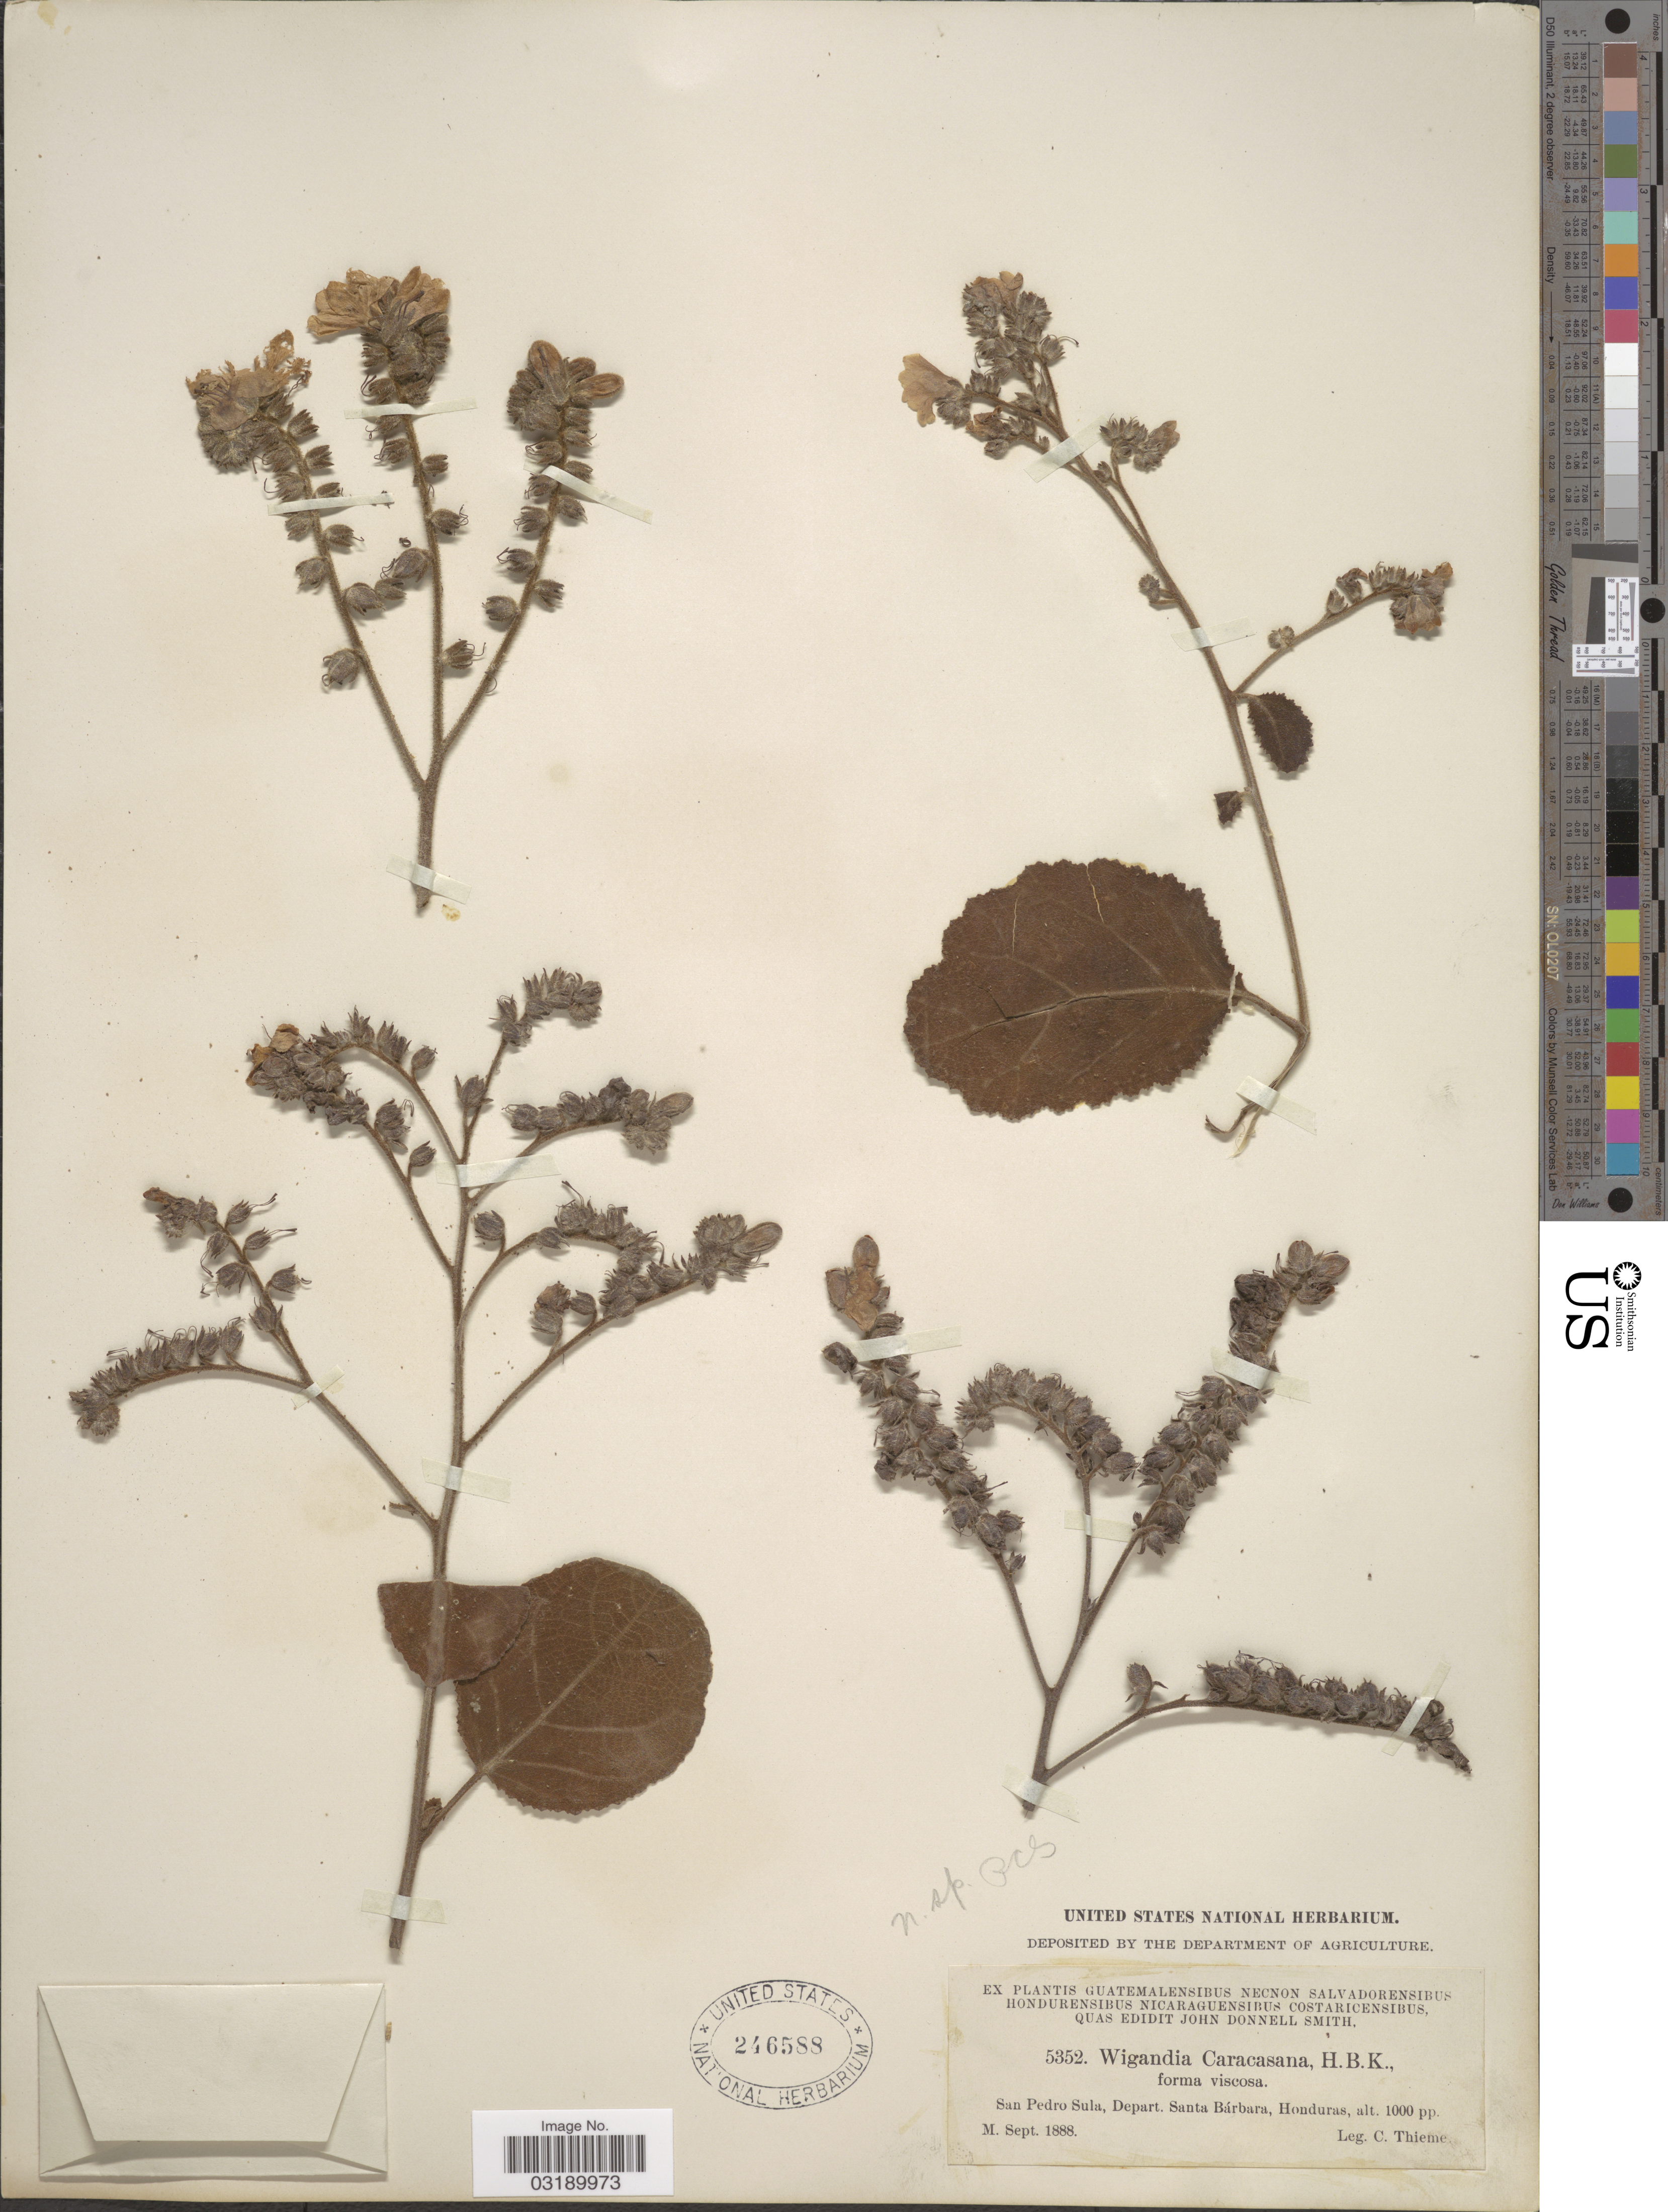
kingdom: Plantae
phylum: Tracheophyta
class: Magnoliopsida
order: Boraginales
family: Namaceae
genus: Wigandia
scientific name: Wigandia sp.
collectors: C. Thieme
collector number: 5352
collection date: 1888-09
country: Honduras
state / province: Santa Bárbara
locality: San Pedro Sula, Depart. Santa Barbara.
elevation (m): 305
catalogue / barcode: US 246588